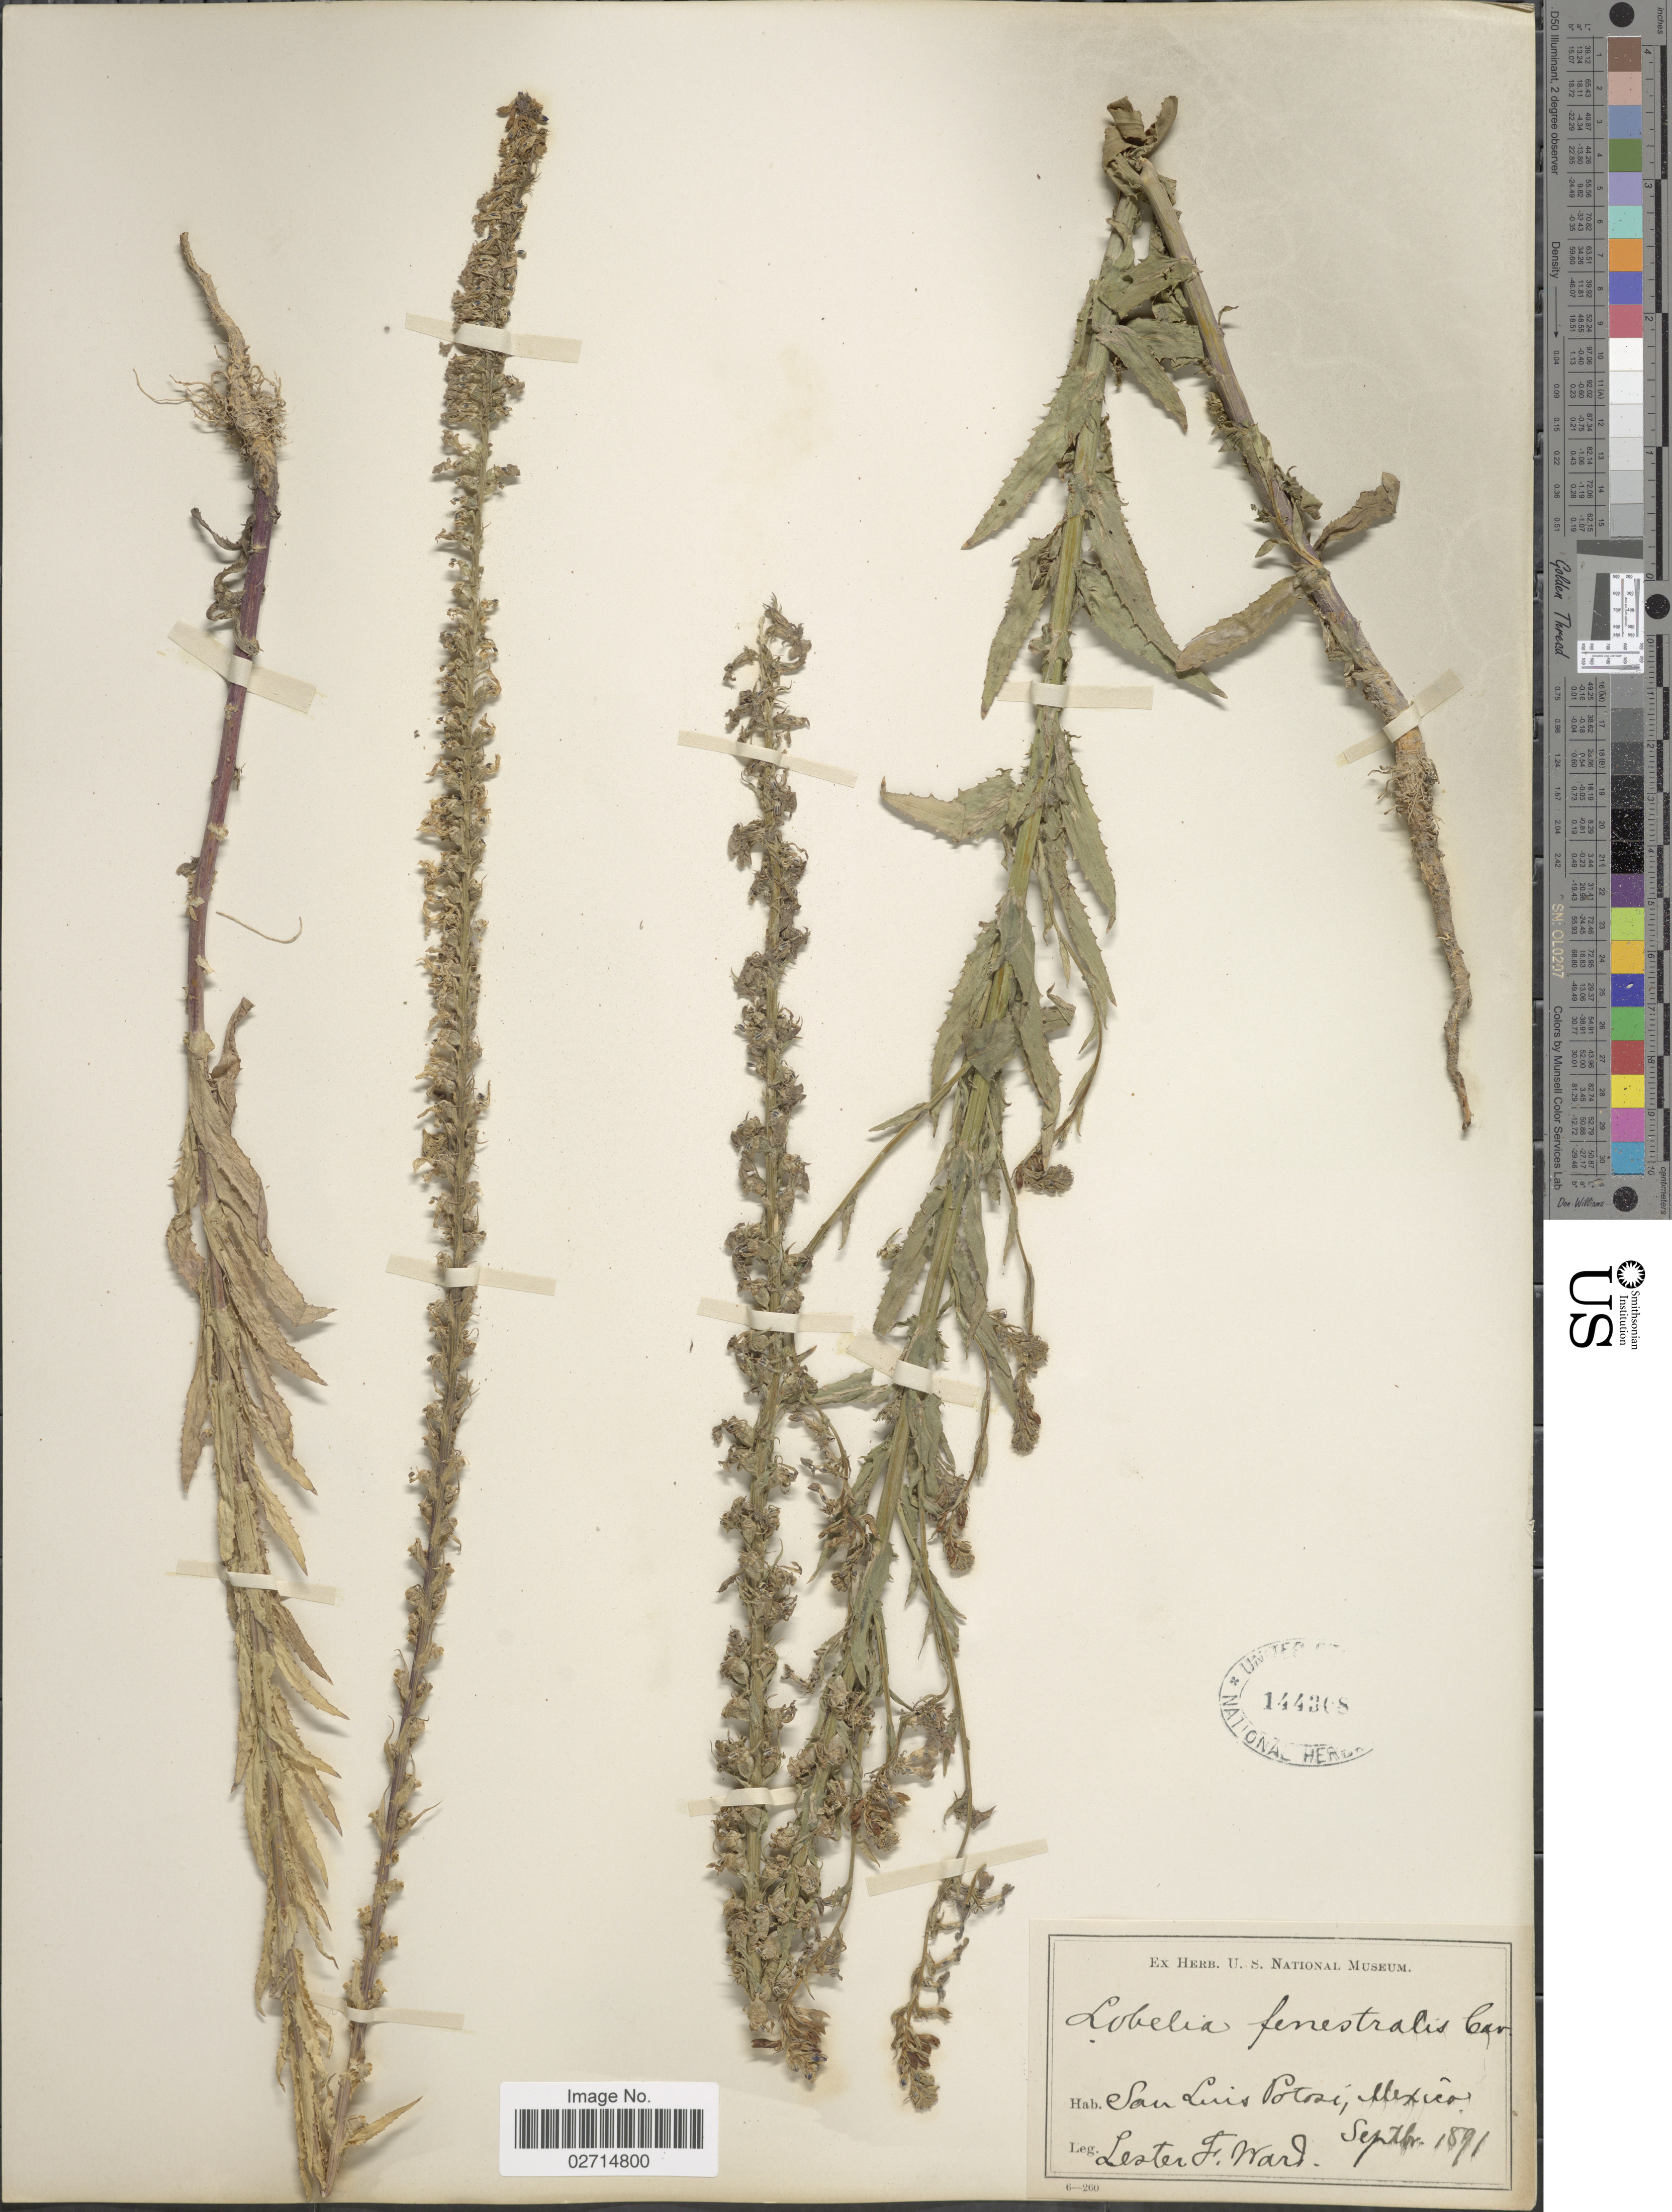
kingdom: Plantae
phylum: Tracheophyta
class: Magnoliopsida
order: Asterales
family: Campanulaceae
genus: Lobelia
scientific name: Lobelia fenestralis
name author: Cav.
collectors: L. F. Ward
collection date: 1891-09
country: Mexico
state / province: San Luis Potosí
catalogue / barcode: US 144308